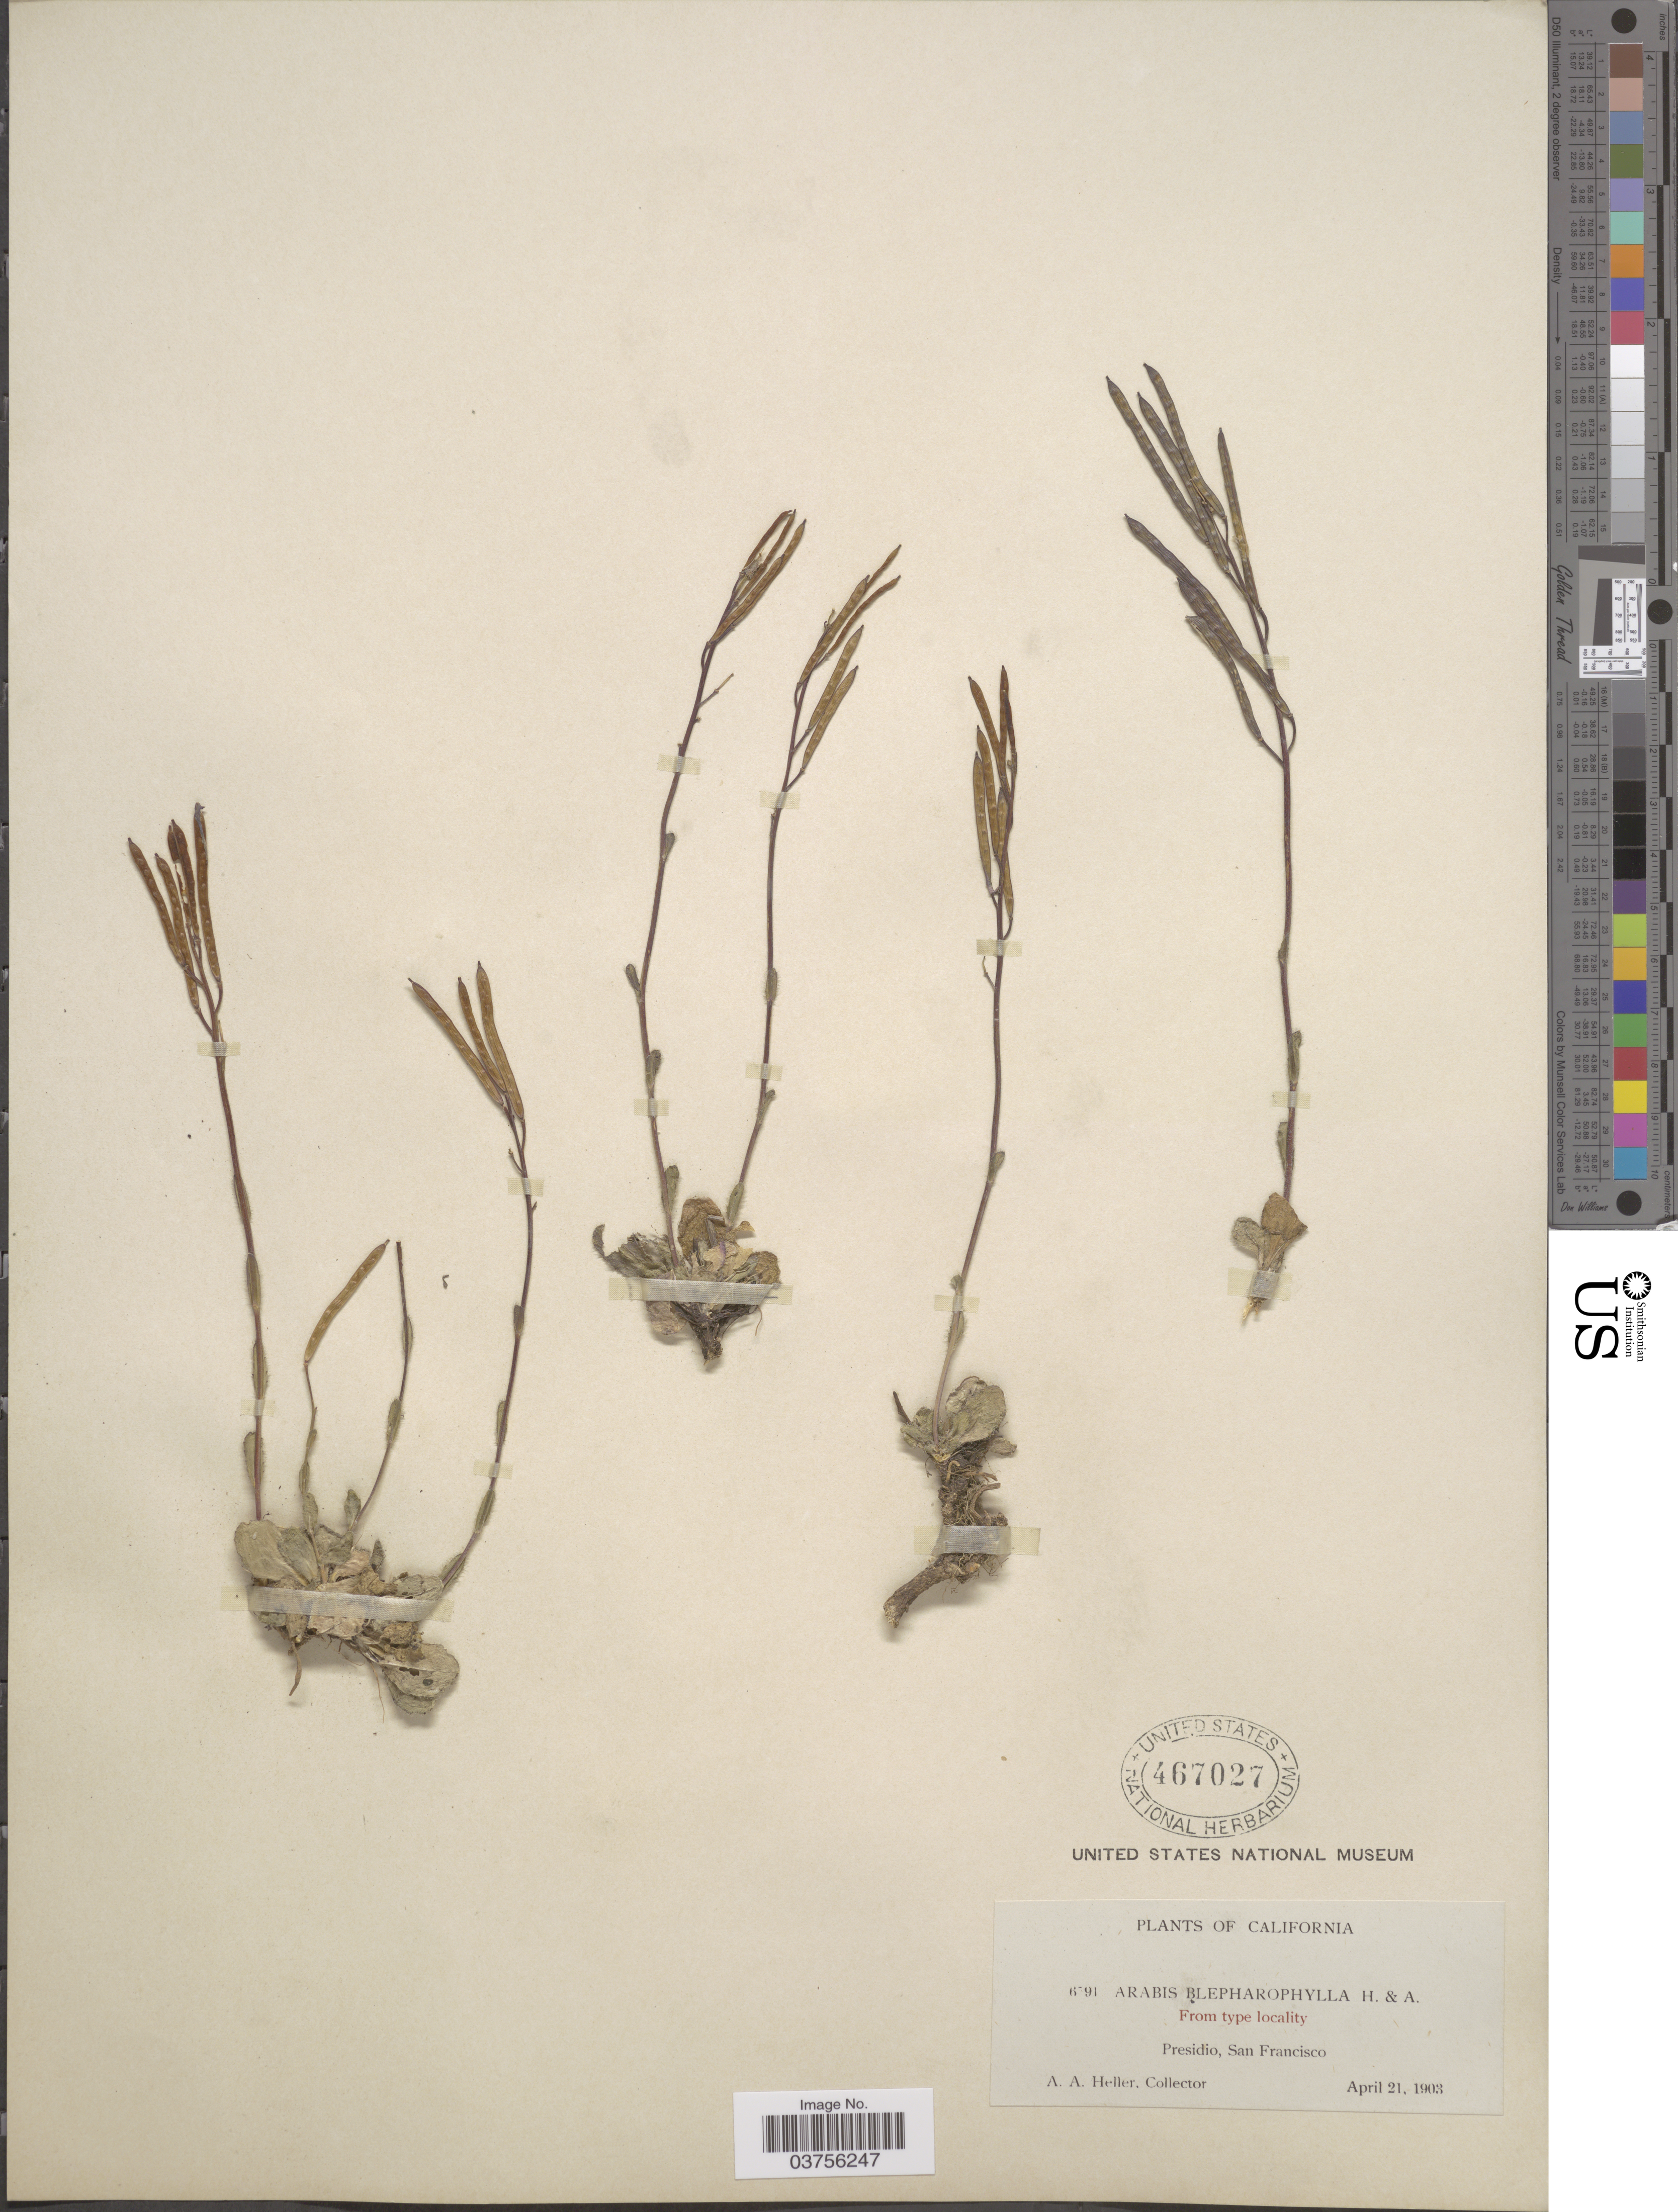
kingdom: Plantae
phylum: Tracheophyta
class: Magnoliopsida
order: Brassicales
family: Brassicaceae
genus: Arabis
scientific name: Arabis blepharophylla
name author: Hook. & Arn.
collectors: A. A. Heller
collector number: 6!91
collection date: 1903-04-21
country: United States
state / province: California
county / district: San Francisco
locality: Presidio, San Francisco.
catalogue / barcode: US 467027